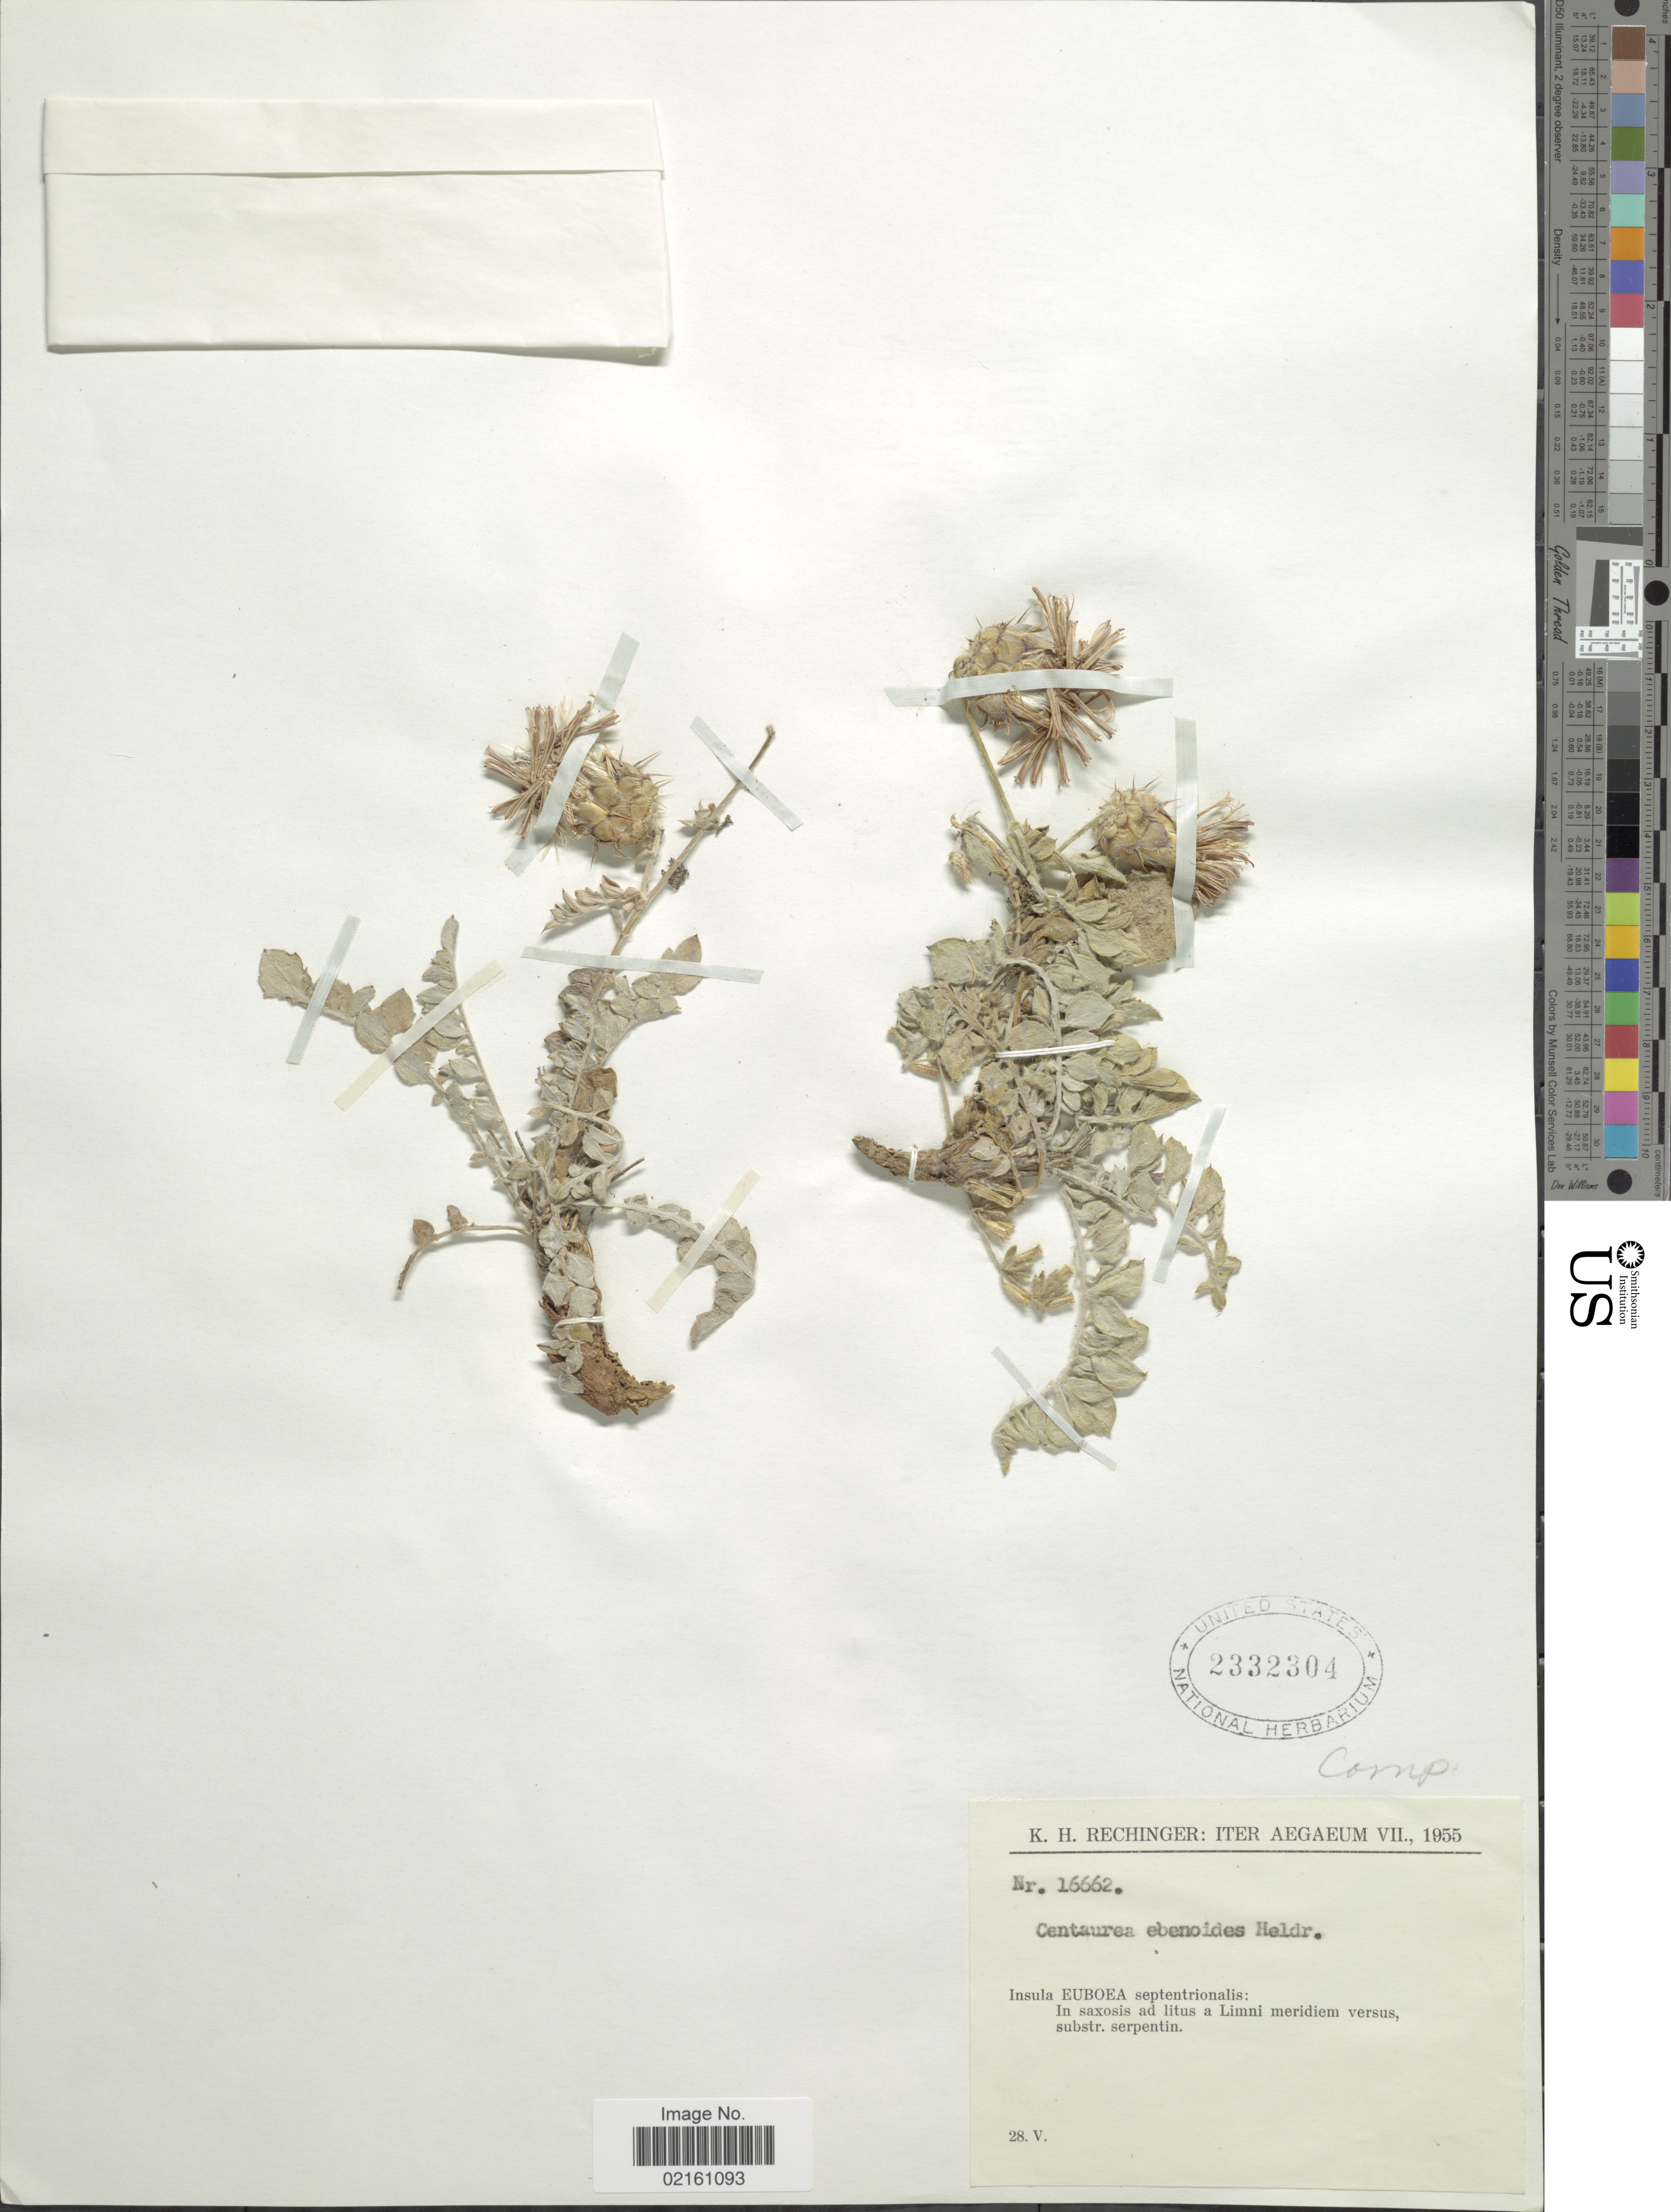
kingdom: Plantae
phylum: Tracheophyta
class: Magnoliopsida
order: Asterales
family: Asteraceae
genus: Centaurea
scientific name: Centaurea ebenoides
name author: Heldr.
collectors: K. H. Rechinger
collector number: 16662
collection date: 1955-05-28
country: Greece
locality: Aegaeum, Insula Euboea septentrionalis, Limni meridiem versus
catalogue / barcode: US 2332304